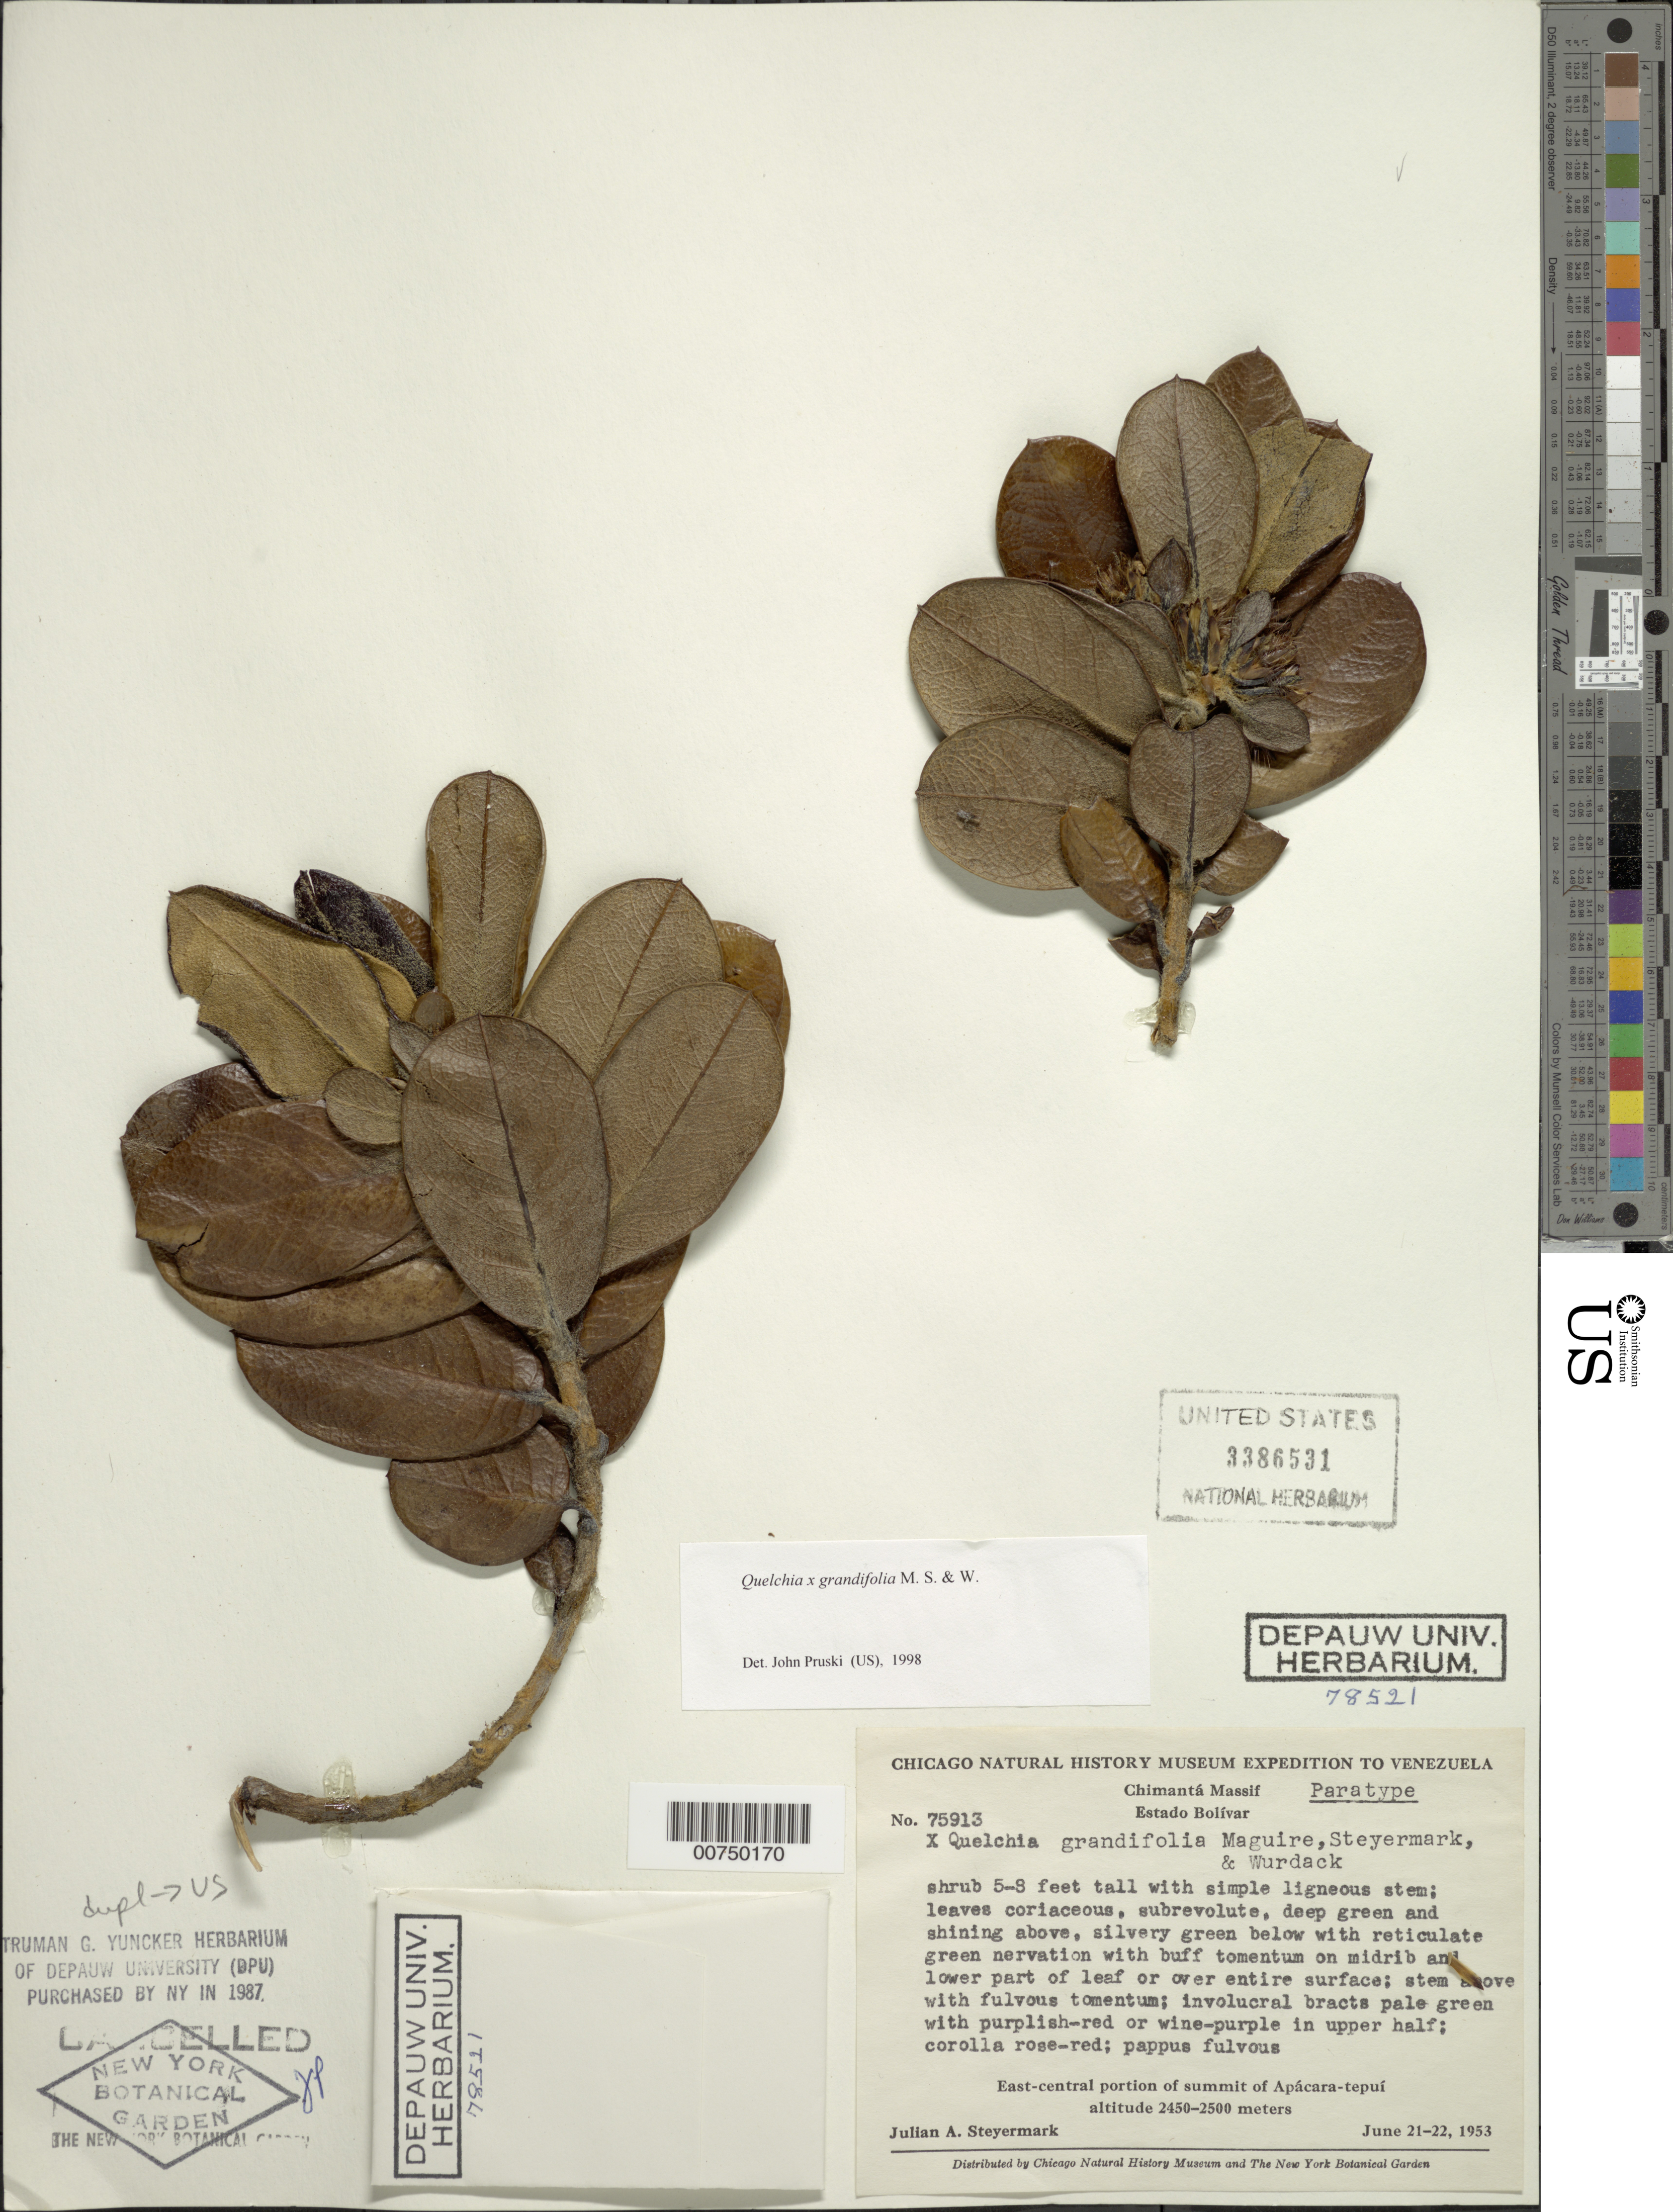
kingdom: Plantae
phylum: Tracheophyta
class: Magnoliopsida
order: Asterales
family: Asteraceae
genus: Quelchia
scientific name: Quelchia x grandiflora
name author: Maguire et al.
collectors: J. Steyermark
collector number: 75913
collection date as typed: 21-Jun-53 to 22-Jun-53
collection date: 1953-06-21/1953-06-22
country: Venezuela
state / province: Bolívar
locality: Chimantá Massif, Apácara-tepuí, east-central part of summit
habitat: Summit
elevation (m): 2450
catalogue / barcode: US 3386531